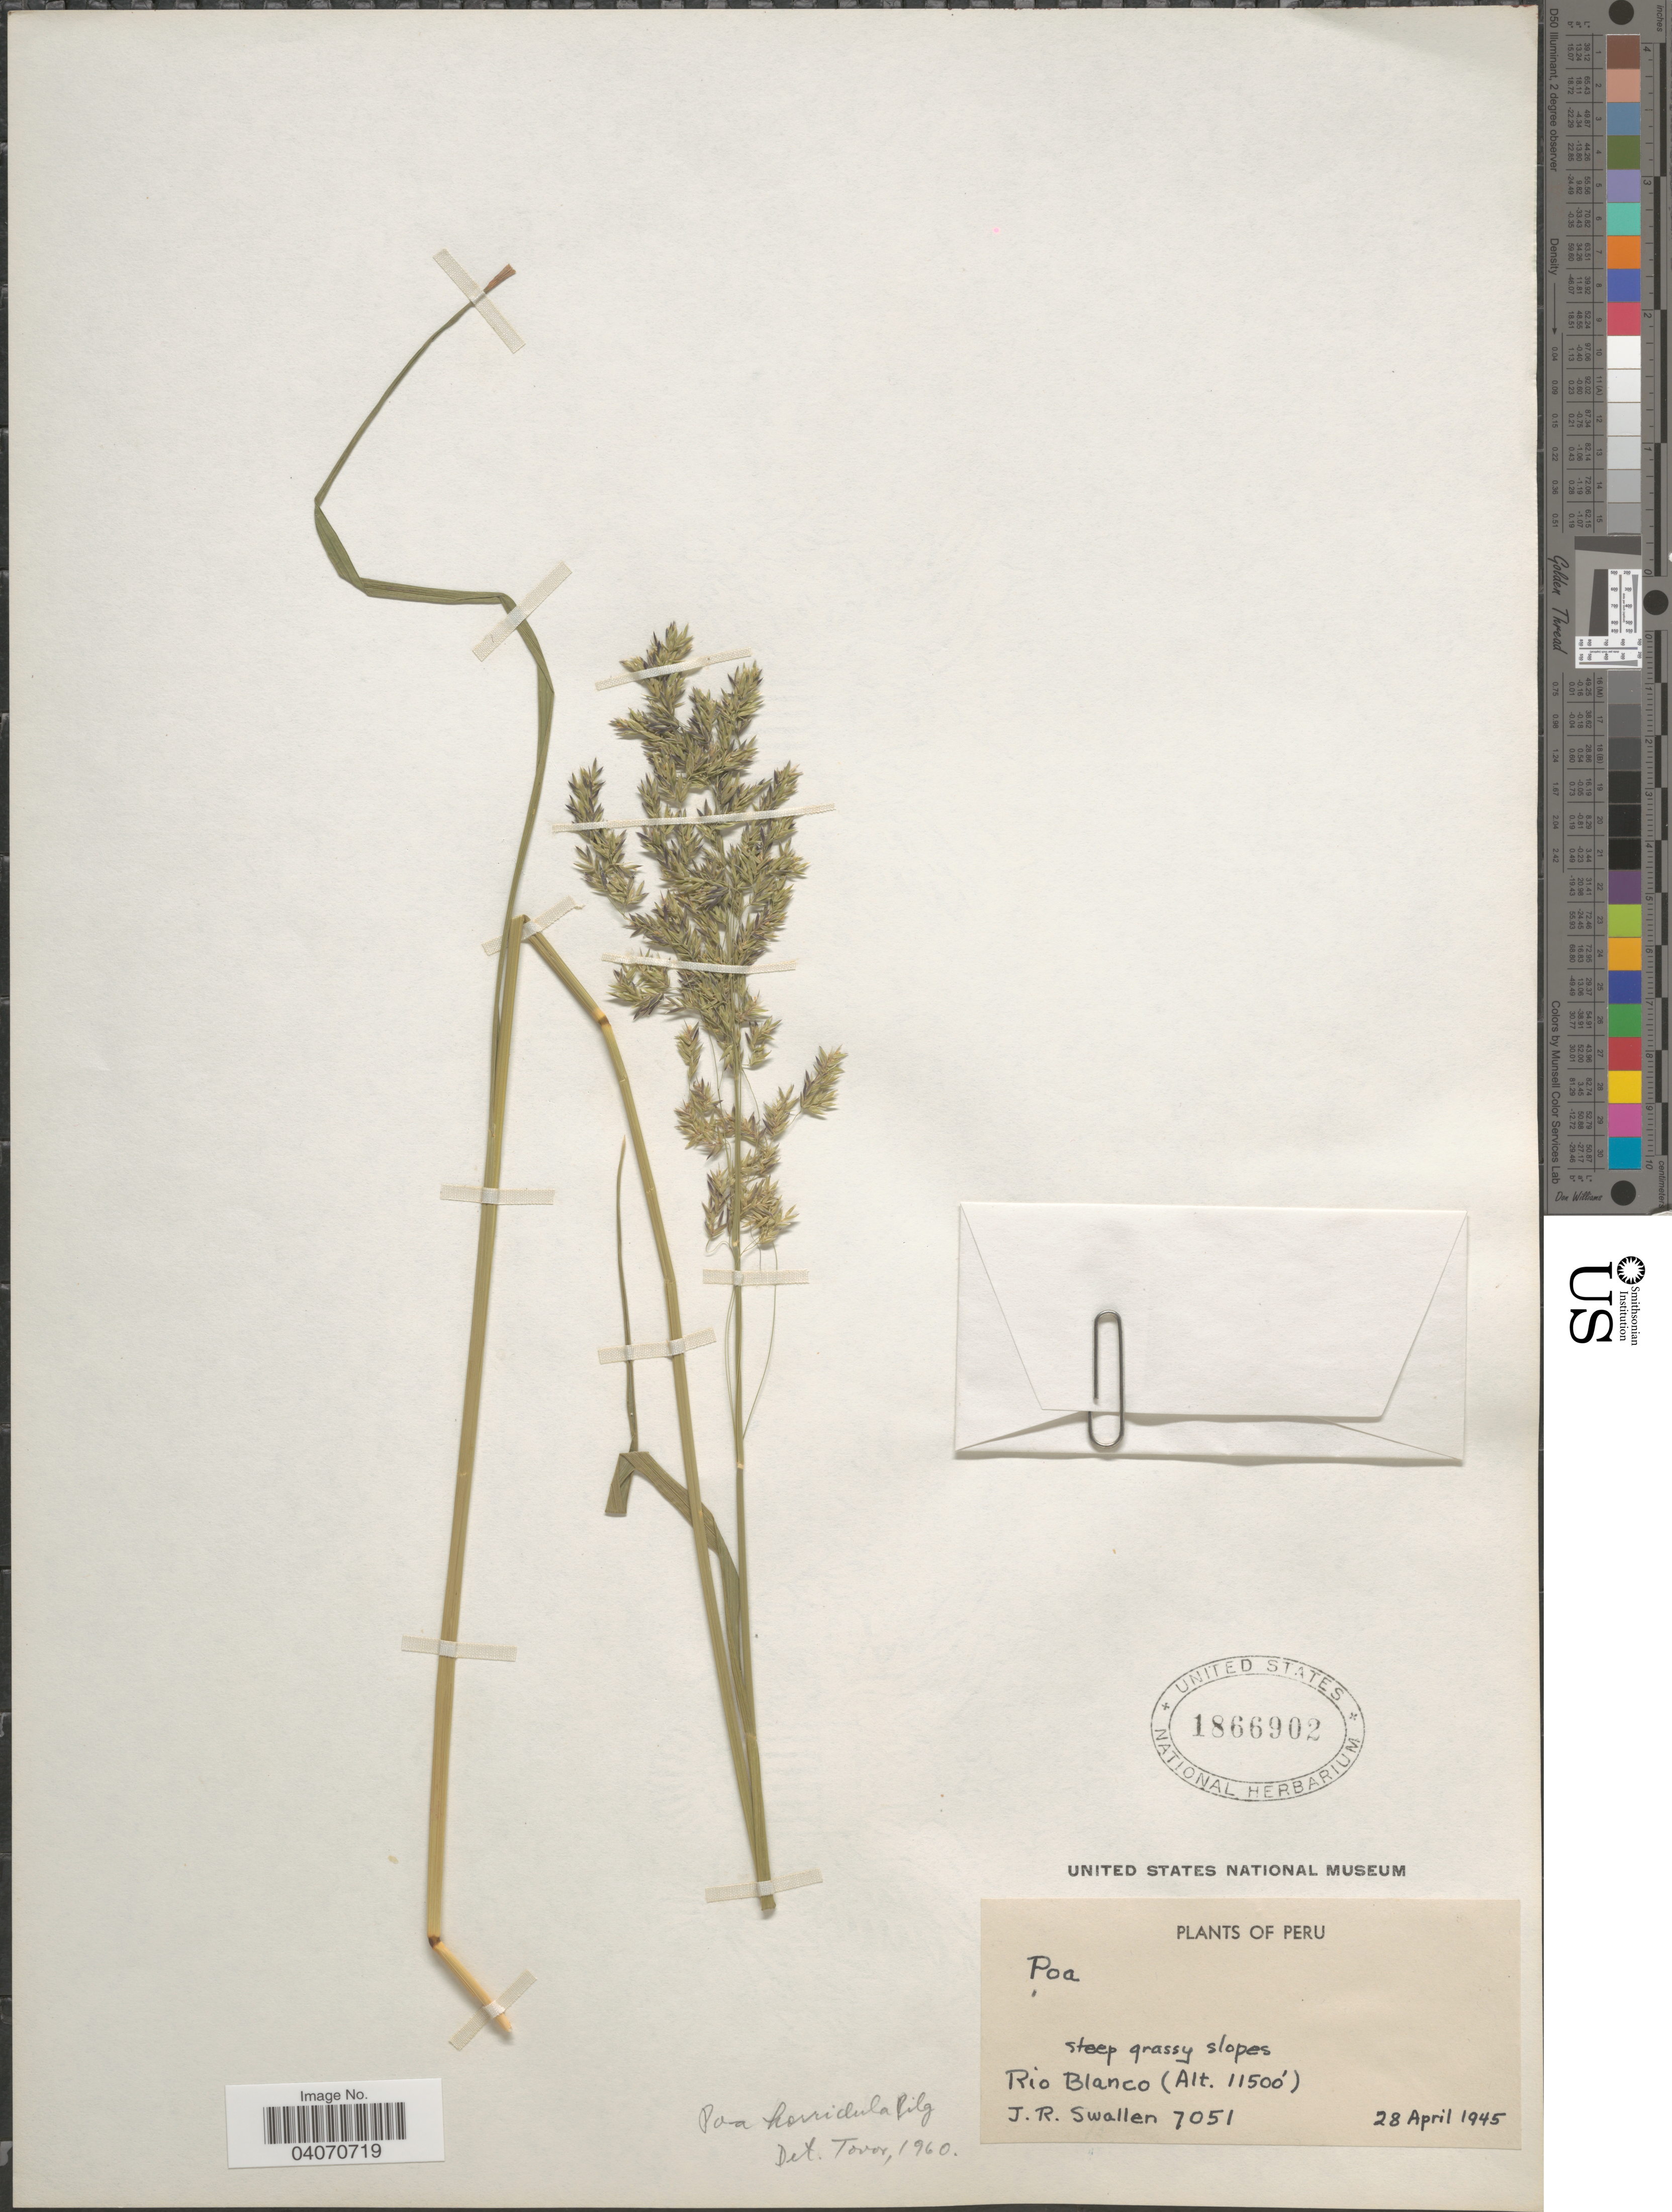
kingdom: Plantae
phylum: Tracheophyta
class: Liliopsida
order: Poales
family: Poaceae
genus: Poa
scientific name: Poa horridula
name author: Pilg.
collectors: J. R. Swallen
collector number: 7051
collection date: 1945-04-28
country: Peru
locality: Rio Blanco.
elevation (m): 3505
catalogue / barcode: US 1866902